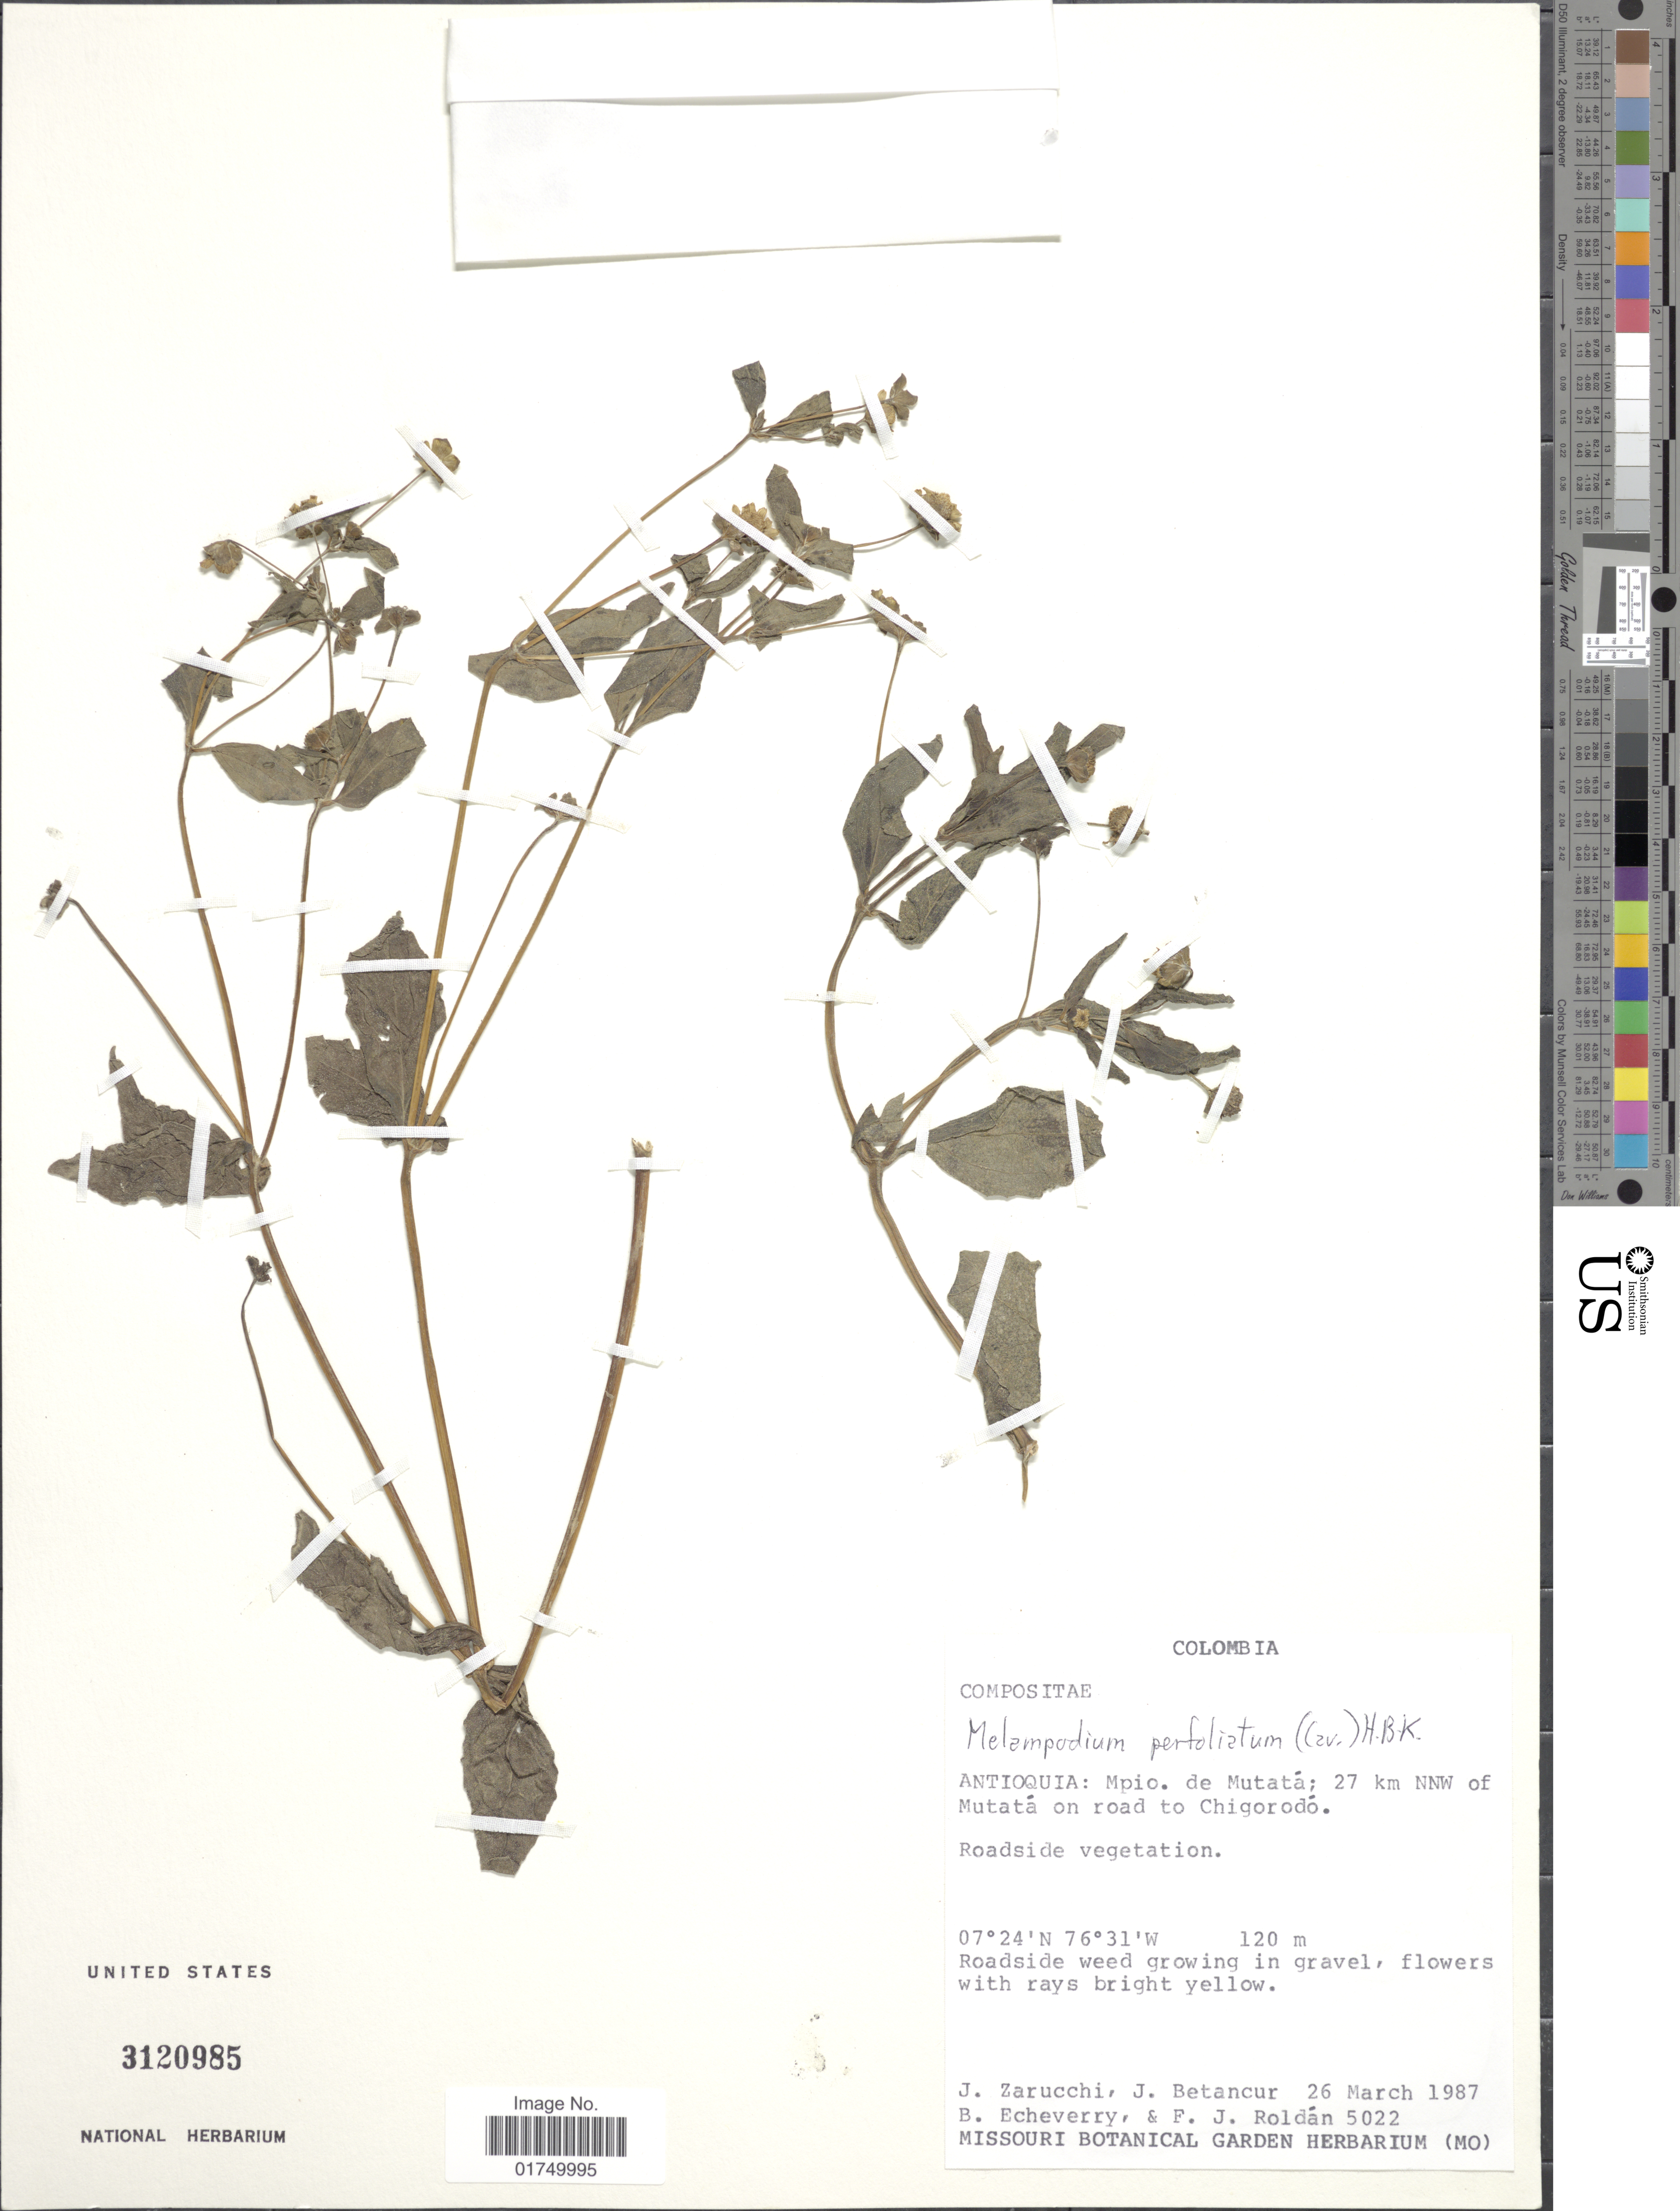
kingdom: Plantae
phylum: Tracheophyta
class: Magnoliopsida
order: Asterales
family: Asteraceae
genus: Melampodium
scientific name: Melampodium perfoliatum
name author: (Cav.) Kunth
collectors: J. L. Zarucchi, J. Betancur, B. Echeverry & F. J. Roldán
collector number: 5022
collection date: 1987-03-26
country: Colombia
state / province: Antioquia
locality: Antioquia: Mpio. de Mutatá; 27 km NNW of Mutatá on road to Chigorodó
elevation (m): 120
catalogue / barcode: US 3120985